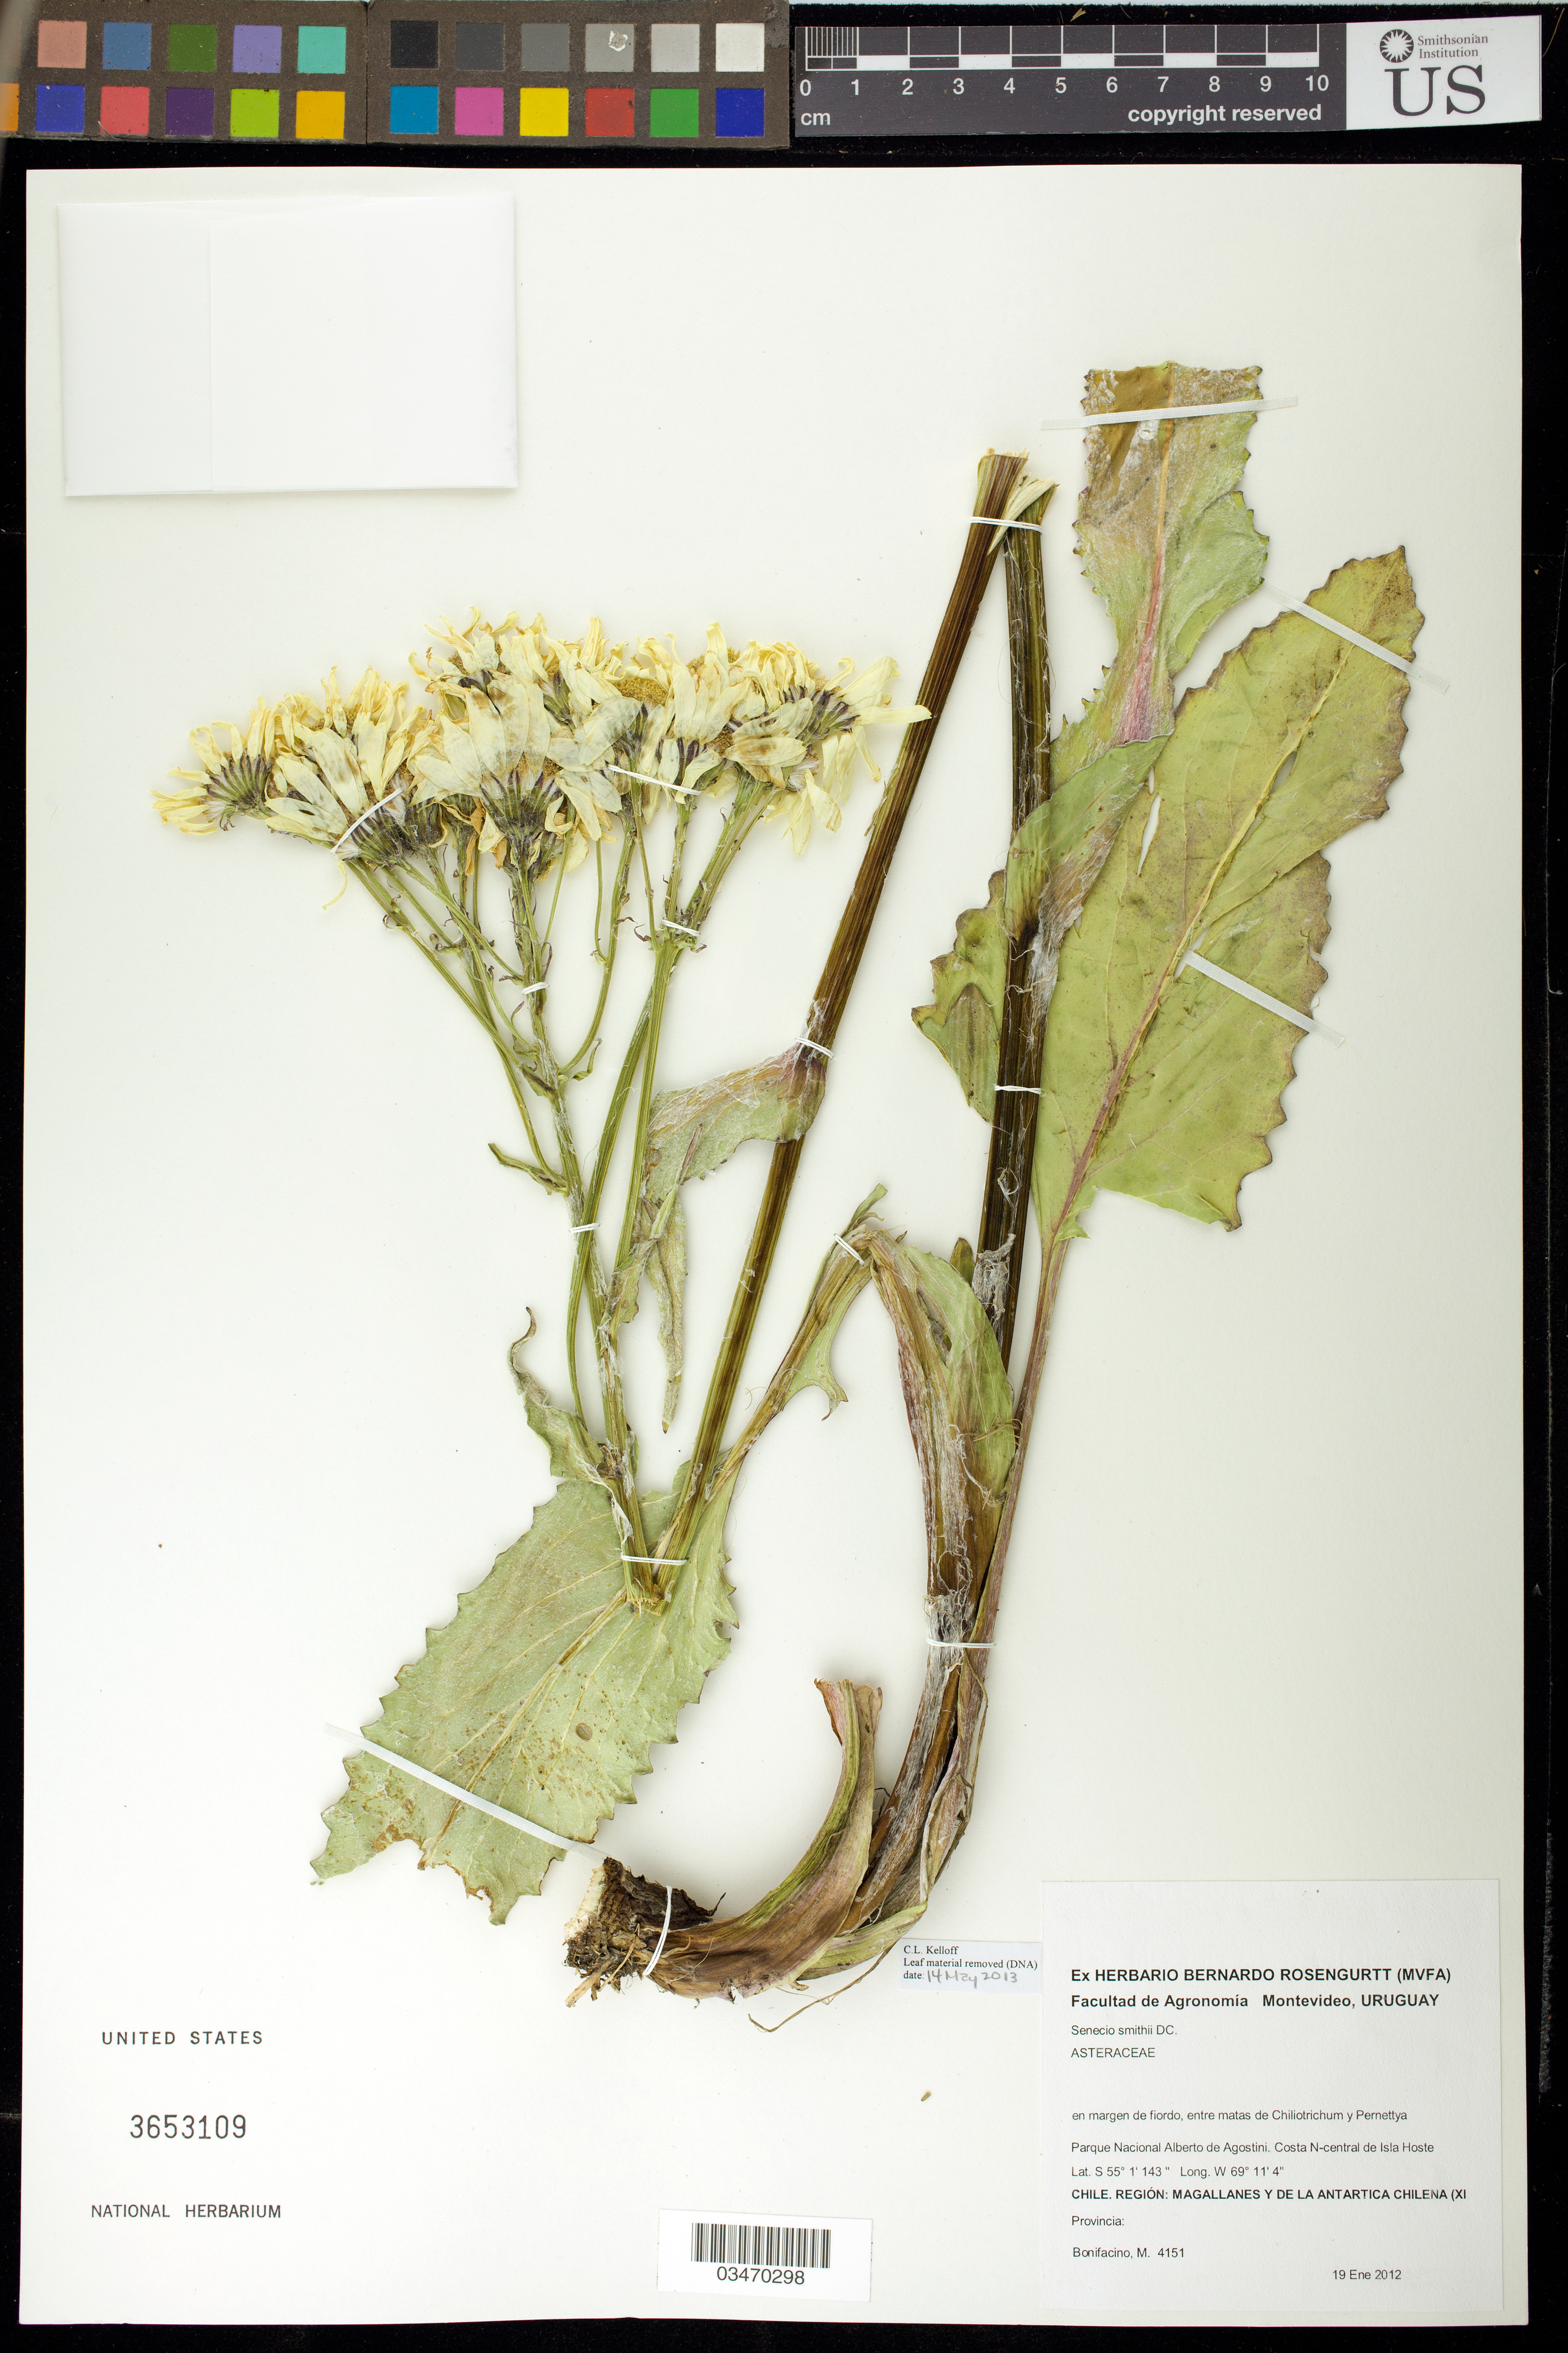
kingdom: Plantae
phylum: Tracheophyta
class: Magnoliopsida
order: Asterales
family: Asteraceae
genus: Senecio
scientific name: Senecio smithii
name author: DC.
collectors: M. Bonifacino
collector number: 4151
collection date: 2012-01-19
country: Chile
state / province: Magallanes y de la Antártica Chilena (XII)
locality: Parque Nacional Alberto de Agostini, Costa N-central de Isla Hoste.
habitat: En margen de fiordo, entre matas de Chiliotrichum y Pernettya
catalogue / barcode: US 3653109